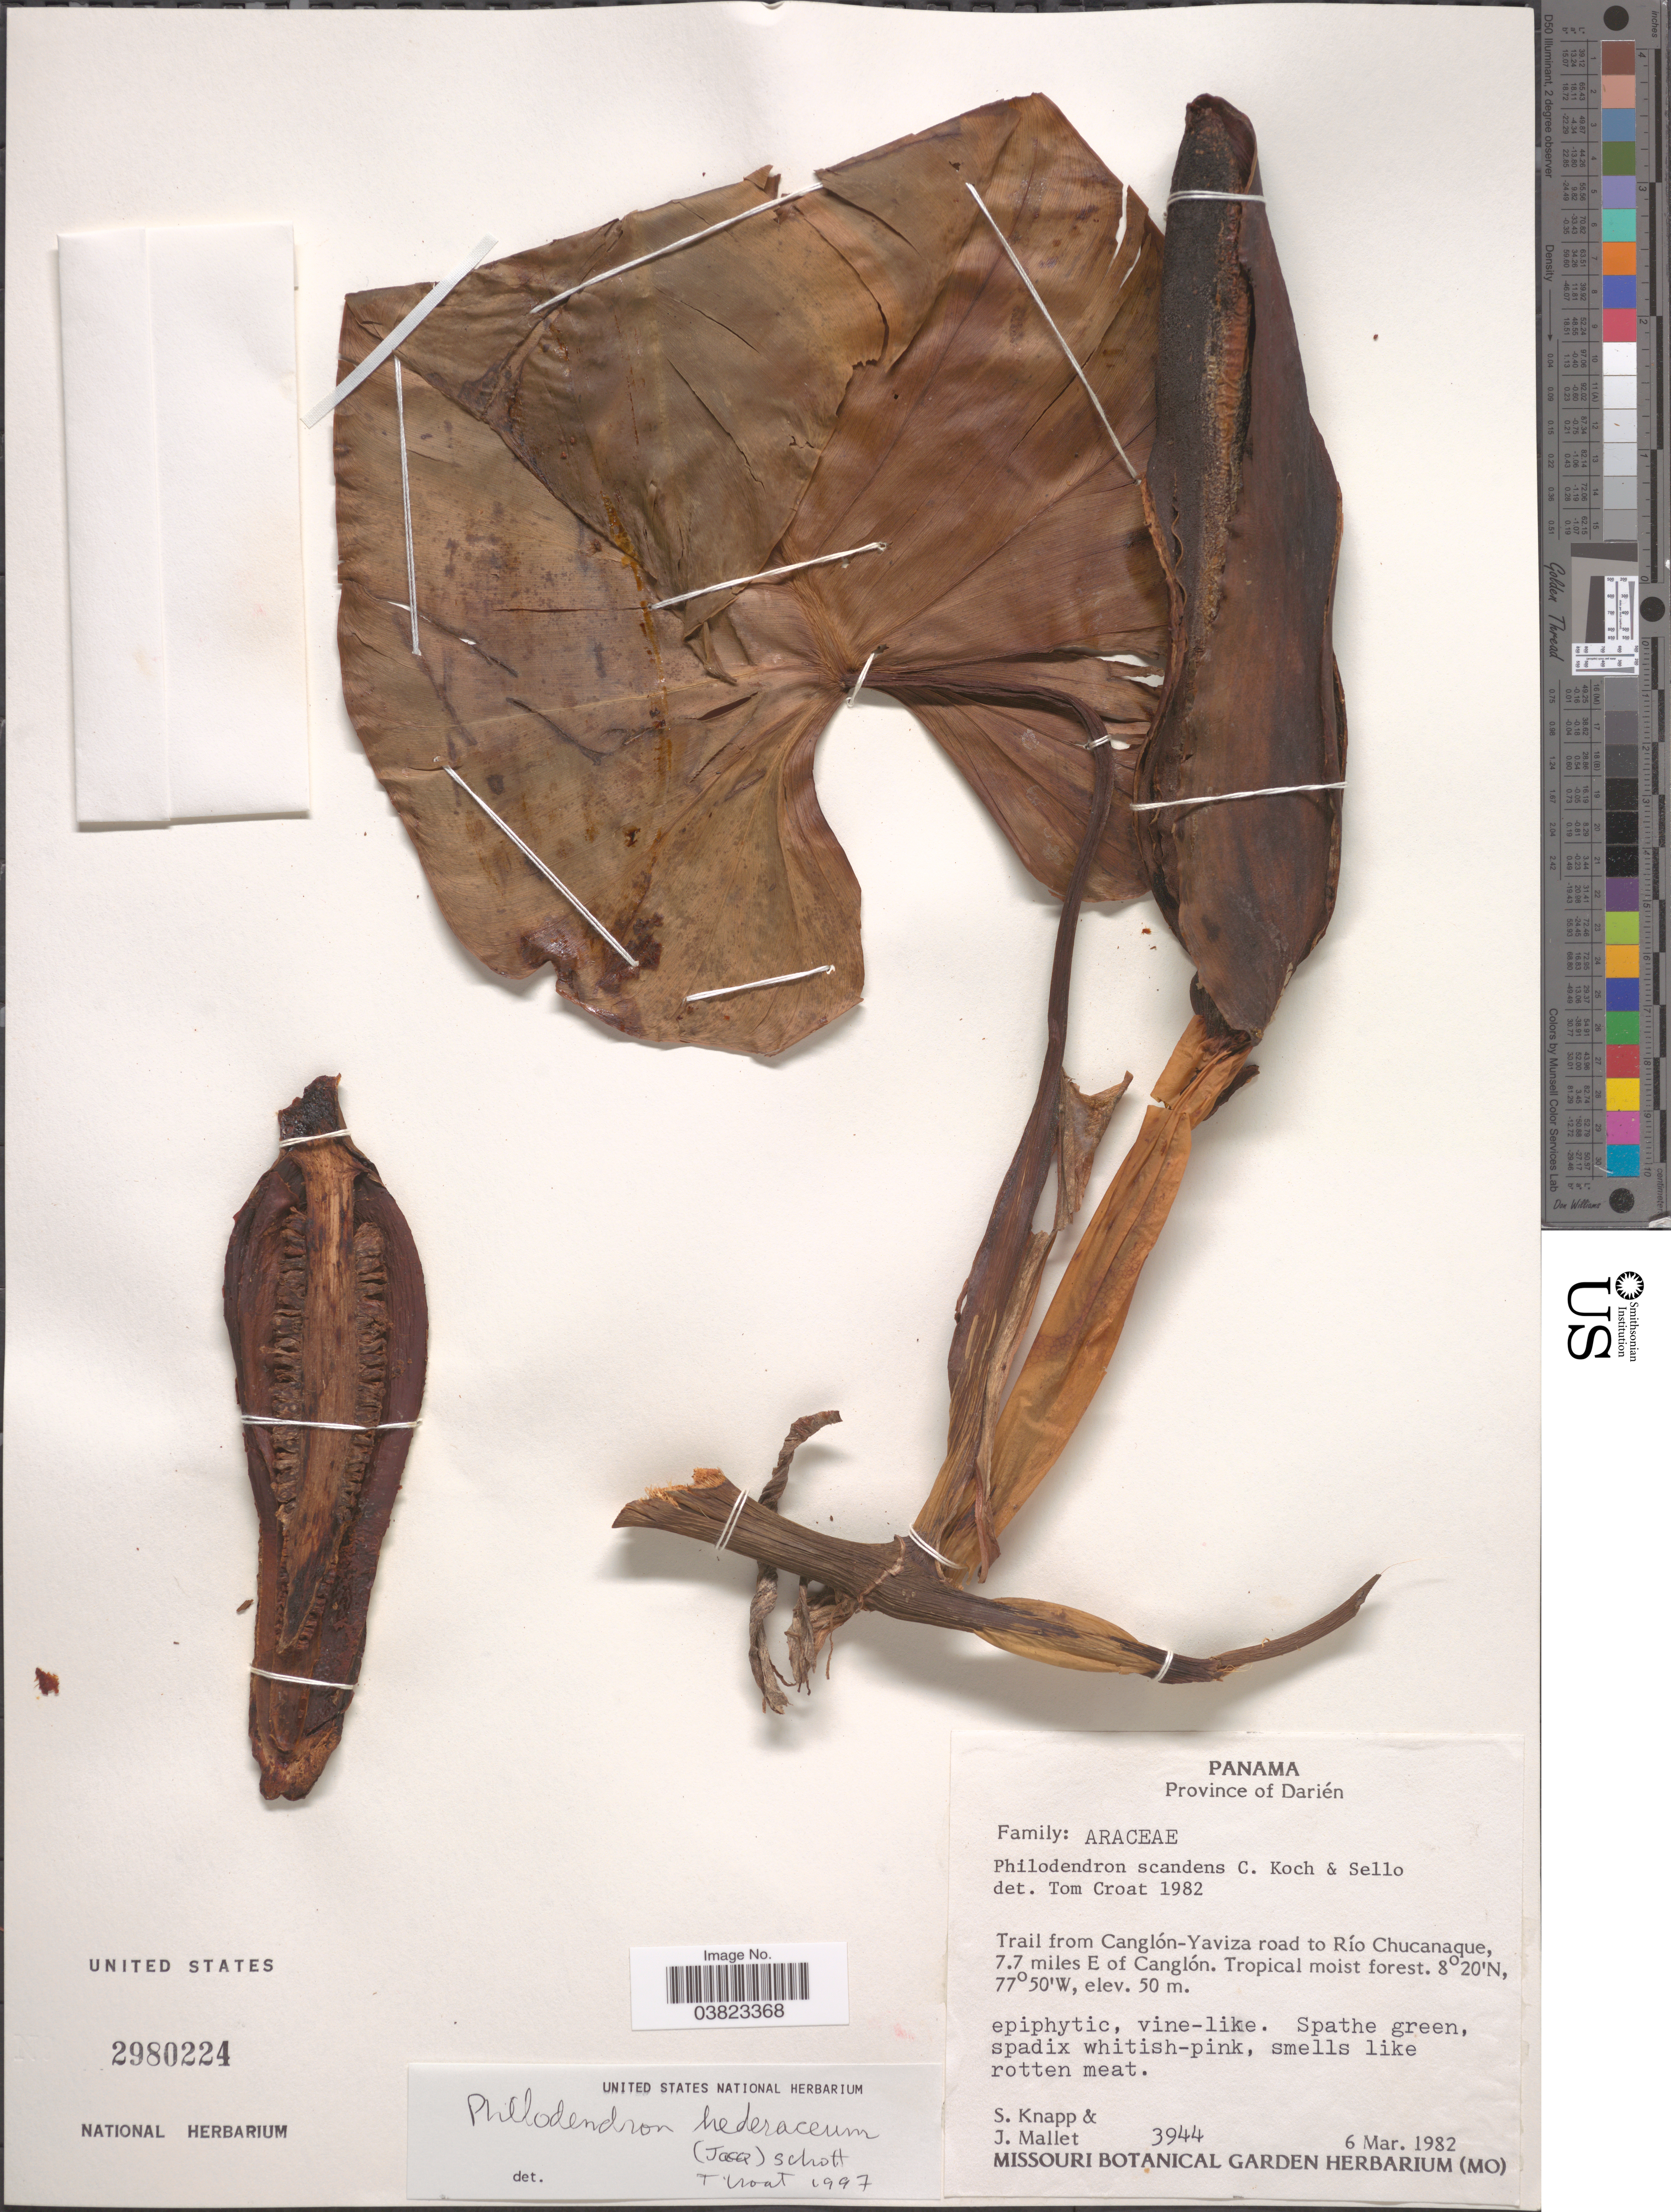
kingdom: Plantae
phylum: Tracheophyta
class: Liliopsida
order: Alismatales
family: Araceae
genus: Philodendron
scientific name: Philodendron hederaceum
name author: (Jacq.) Schott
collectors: S. Knapp & J. Mallet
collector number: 3944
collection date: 1982-03-06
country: Panama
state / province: Darien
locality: Trail from Canglón-Yaziva road to Río Chucanaque, 7.7 miles E of Canglón. Tropical moist forest.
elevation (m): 50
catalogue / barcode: US 2980224